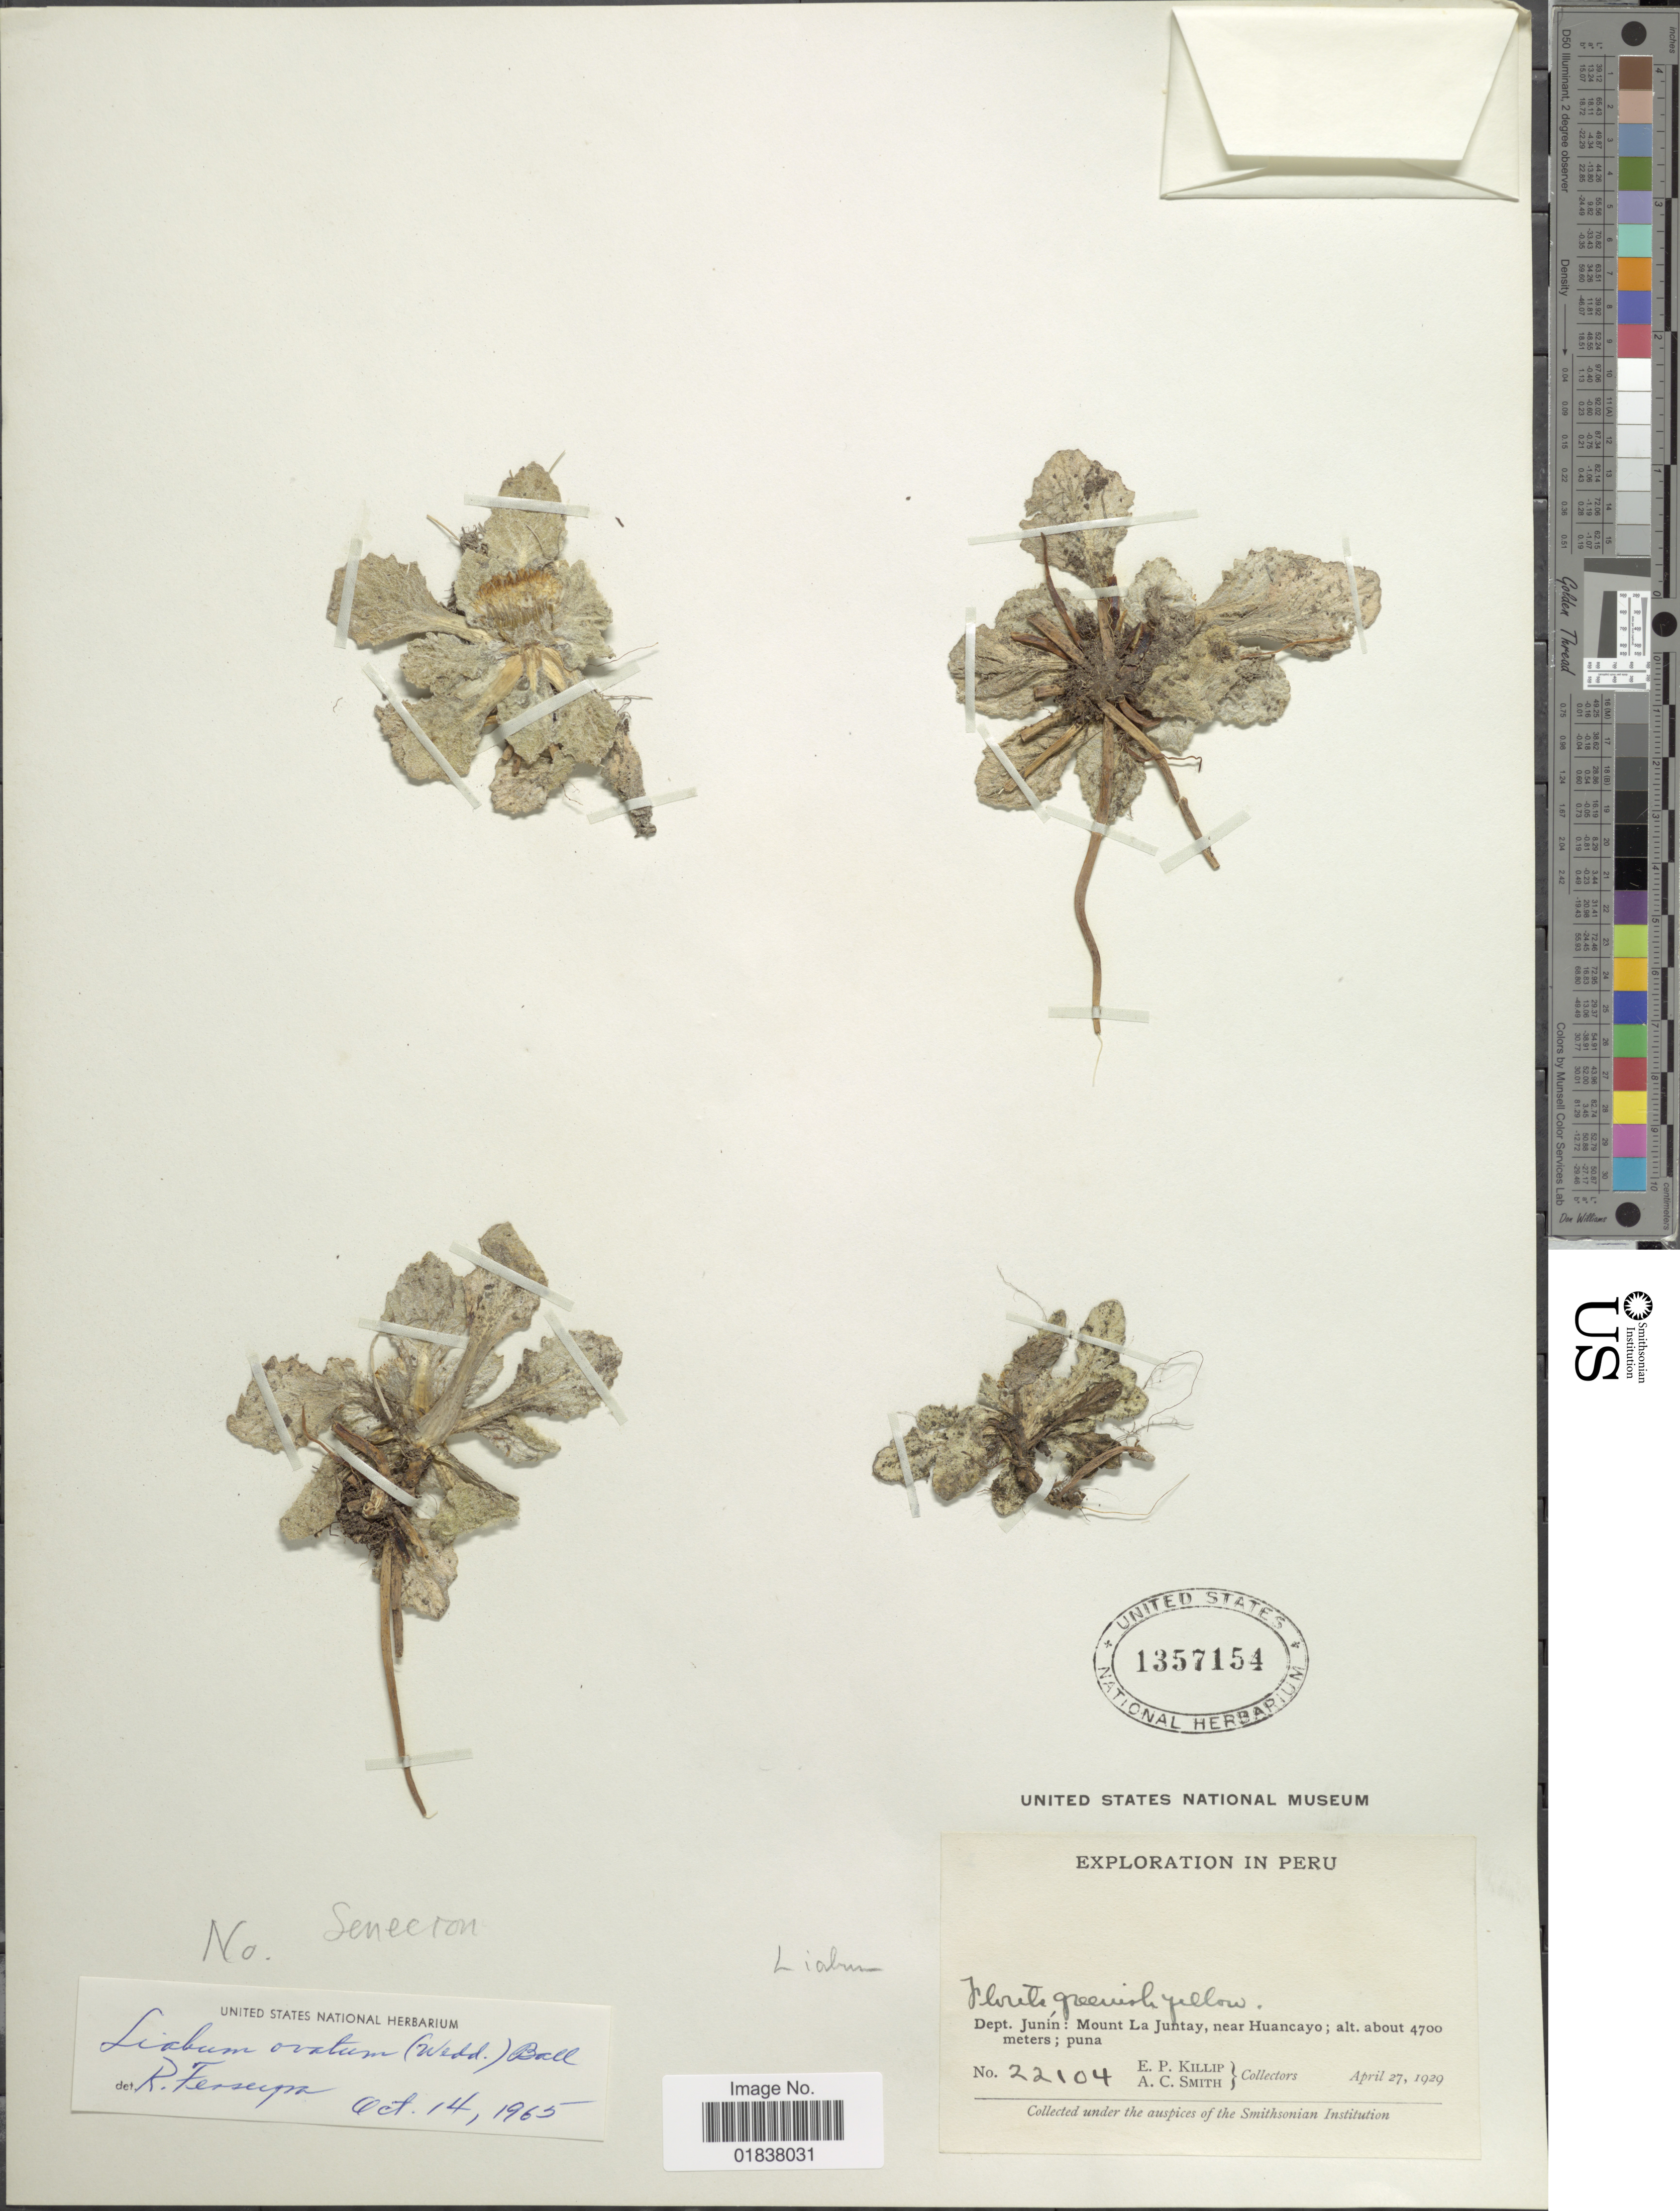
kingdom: Plantae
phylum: Tracheophyta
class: Magnoliopsida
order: Asterales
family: Asteraceae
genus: Senecio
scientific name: Senecio macrorrhizus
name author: Wedd.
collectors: E. P. Killip & A. C. Smith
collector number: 22104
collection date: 1929-04-27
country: Peru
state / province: Junín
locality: Mount La Juntay, near Huancayo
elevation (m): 4700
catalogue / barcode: US 1357154